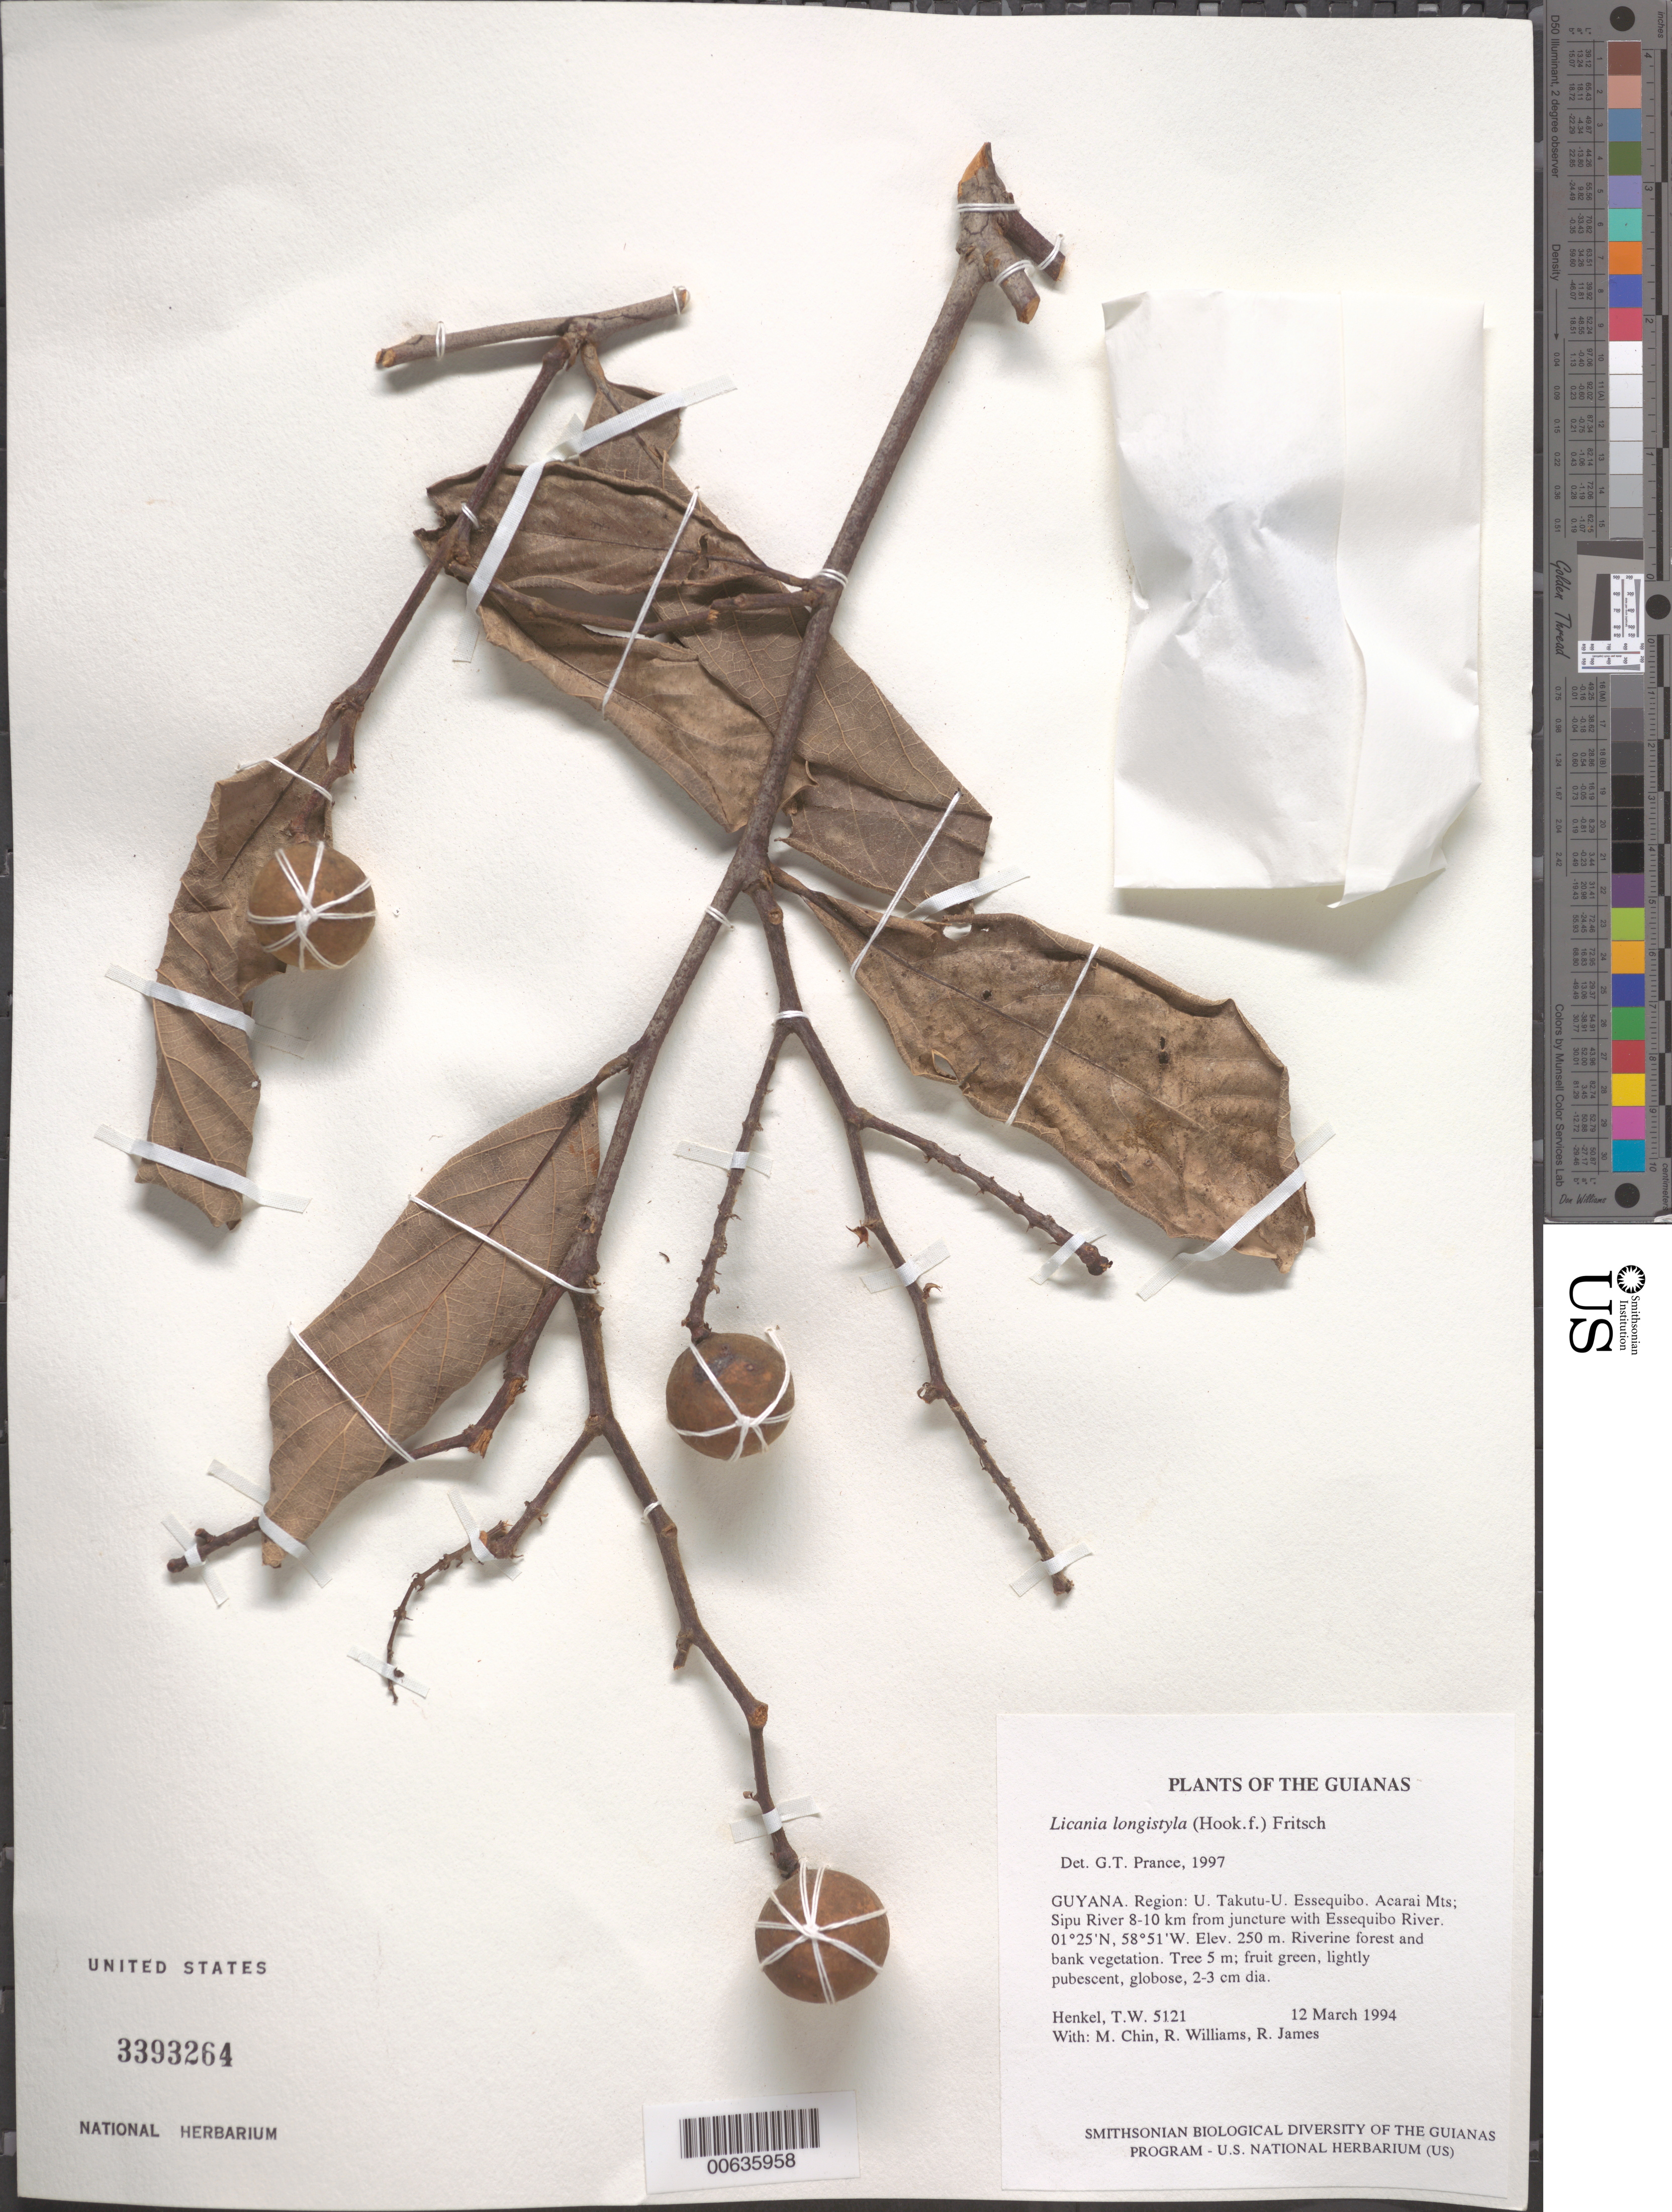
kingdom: Plantae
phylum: Tracheophyta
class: Magnoliopsida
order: Malpighiales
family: Chrysobalanaceae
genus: Leptobalanus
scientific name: Leptobalanus longistylus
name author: (Hook. f.) Sothers & Prance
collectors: T. Henkel, M. Chin, R. Williams & R. James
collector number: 5121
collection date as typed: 12 March 1994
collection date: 1994-03-12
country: Guyana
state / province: U. Takutu-U. Essequibo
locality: Acarai Mts; Sipu River 8-10 km from juncture with Essequibo River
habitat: Riverine forest and bank vegetation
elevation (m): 250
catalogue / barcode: US 3393264